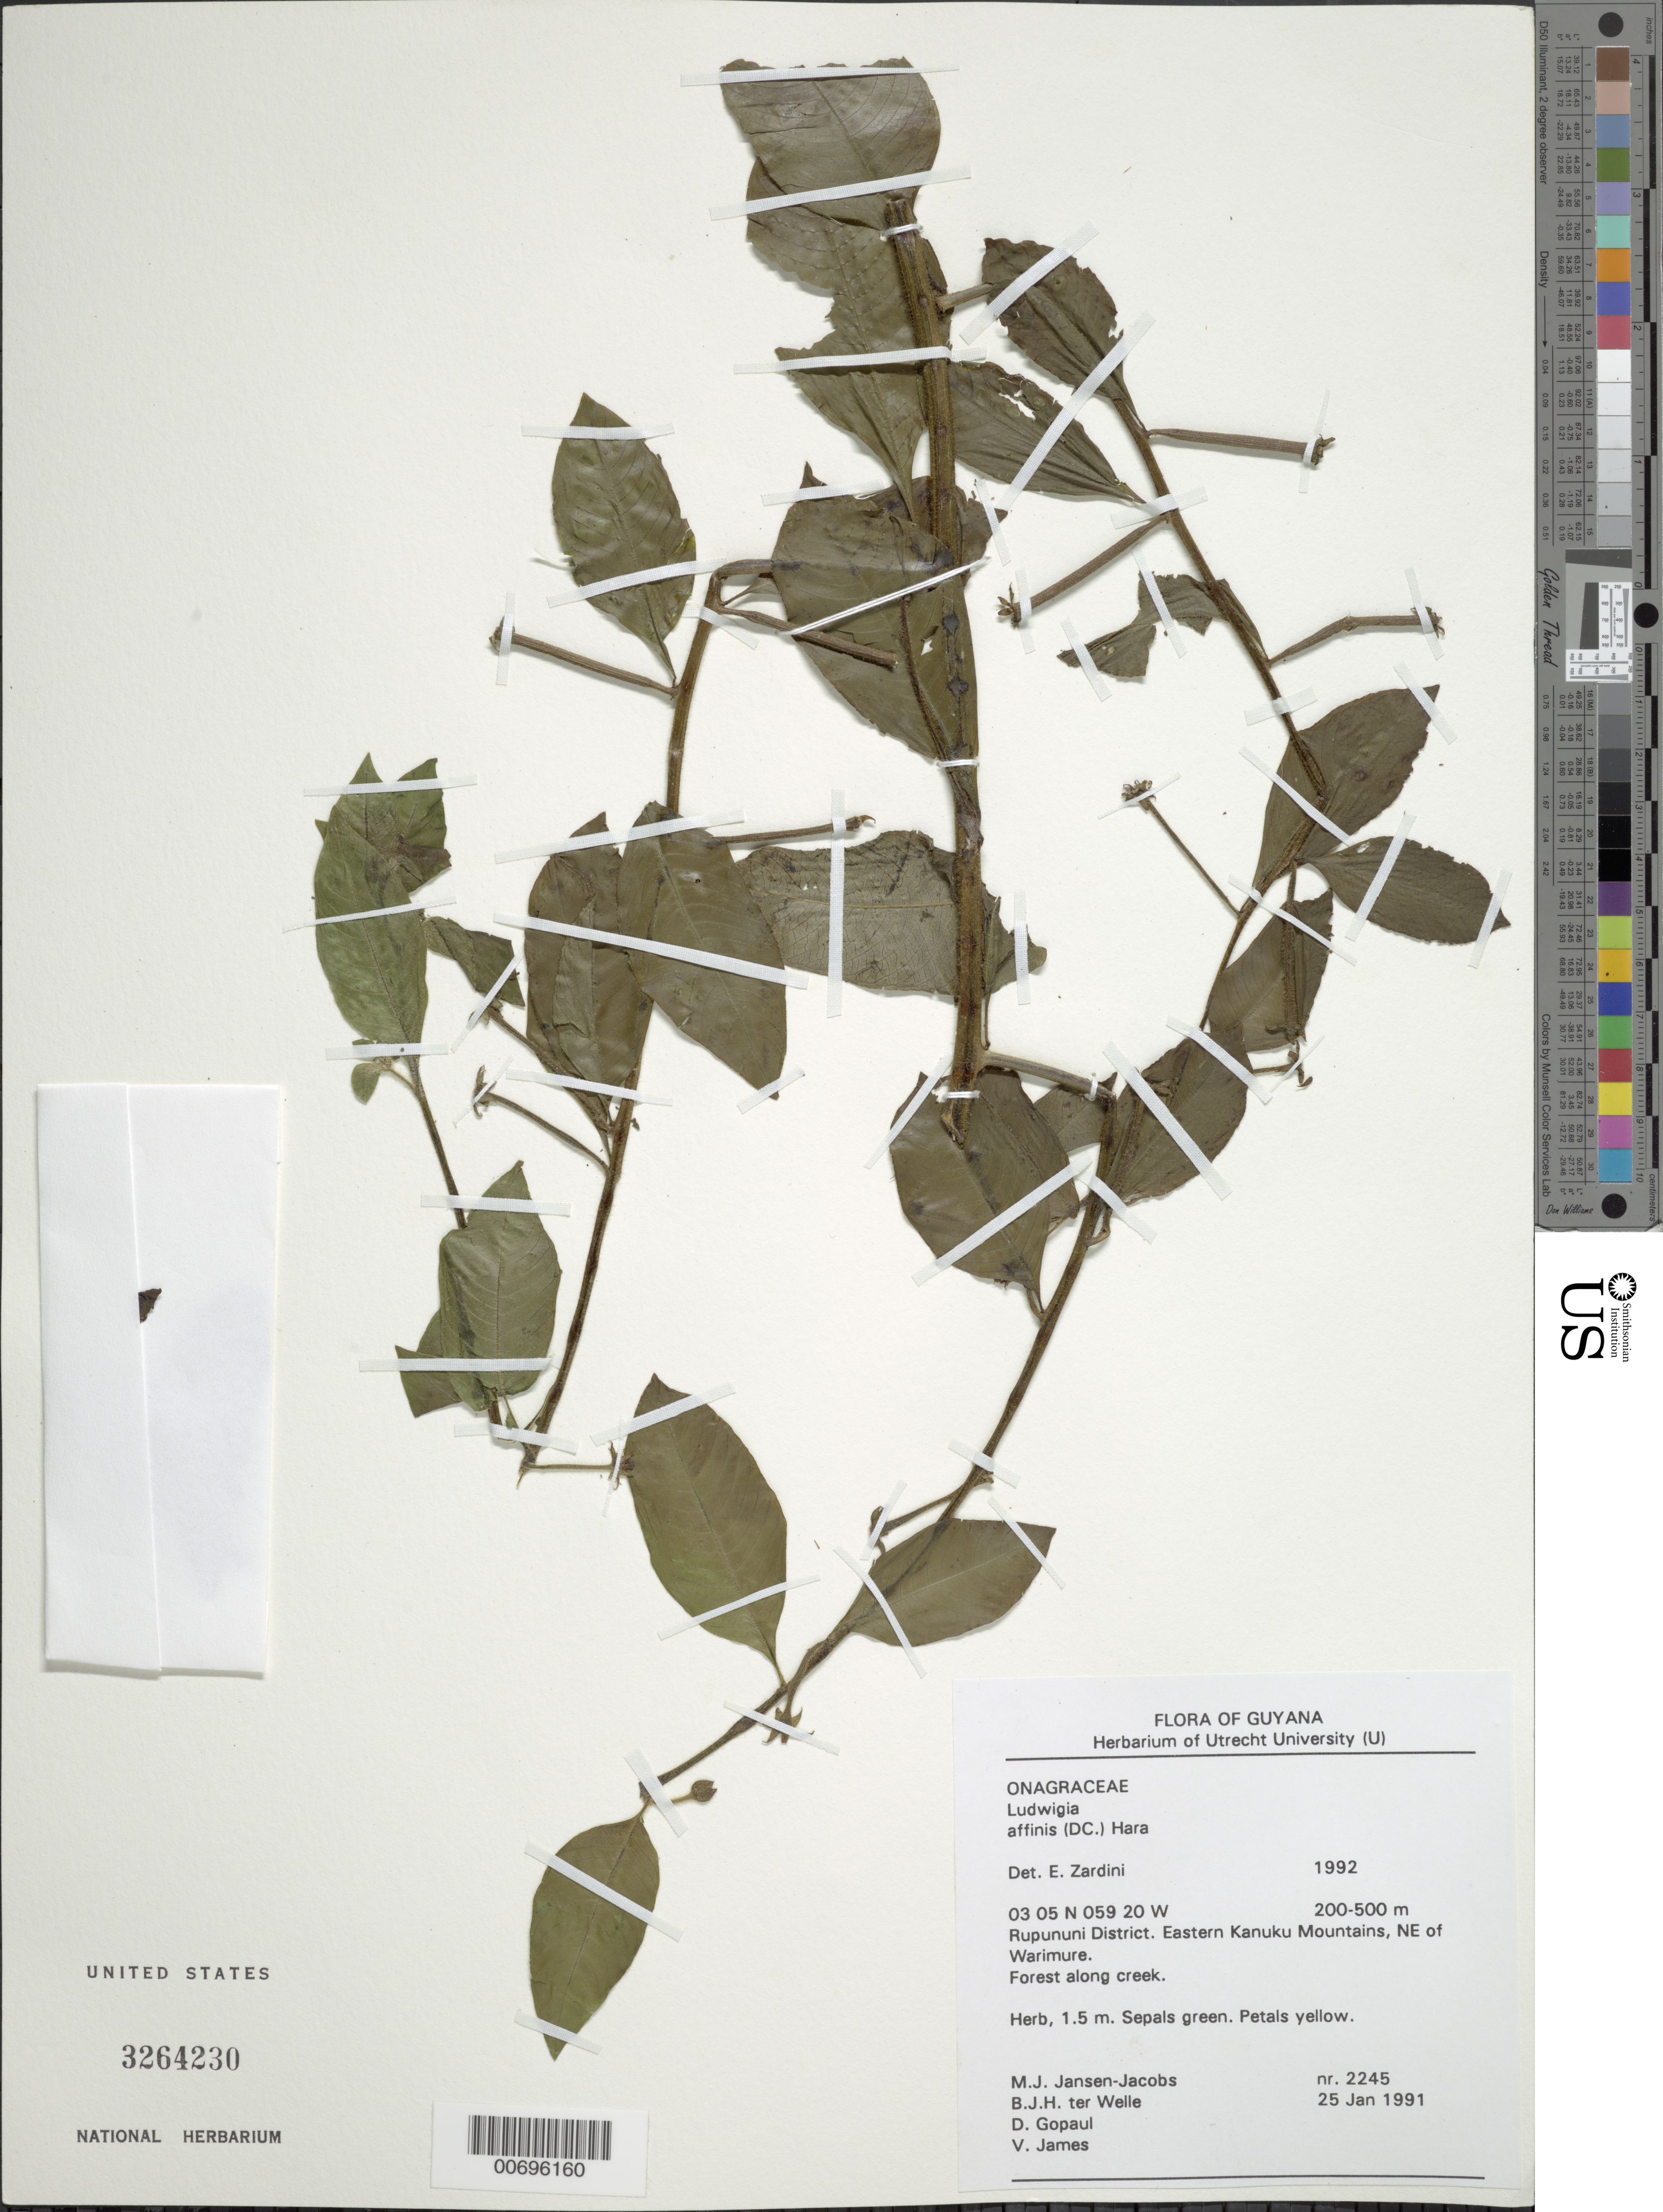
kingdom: Plantae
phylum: Tracheophyta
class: Magnoliopsida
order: Myrtales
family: Onagraceae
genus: Ludwigia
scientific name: Ludwigia affinis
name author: (DC.) H. Hara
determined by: Zardini, E. M.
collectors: M. J. Jansen-Jacobs, B. Welle, D. Gopaul & V. James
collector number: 2245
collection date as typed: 25-Jan-91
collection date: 1991-01-25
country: Guyana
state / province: U. Takutu-U. Essequibo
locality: Warimure, NE of, eastern Kanuku Mts., Rupununi District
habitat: Forest along creek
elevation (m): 200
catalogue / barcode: US 3264230